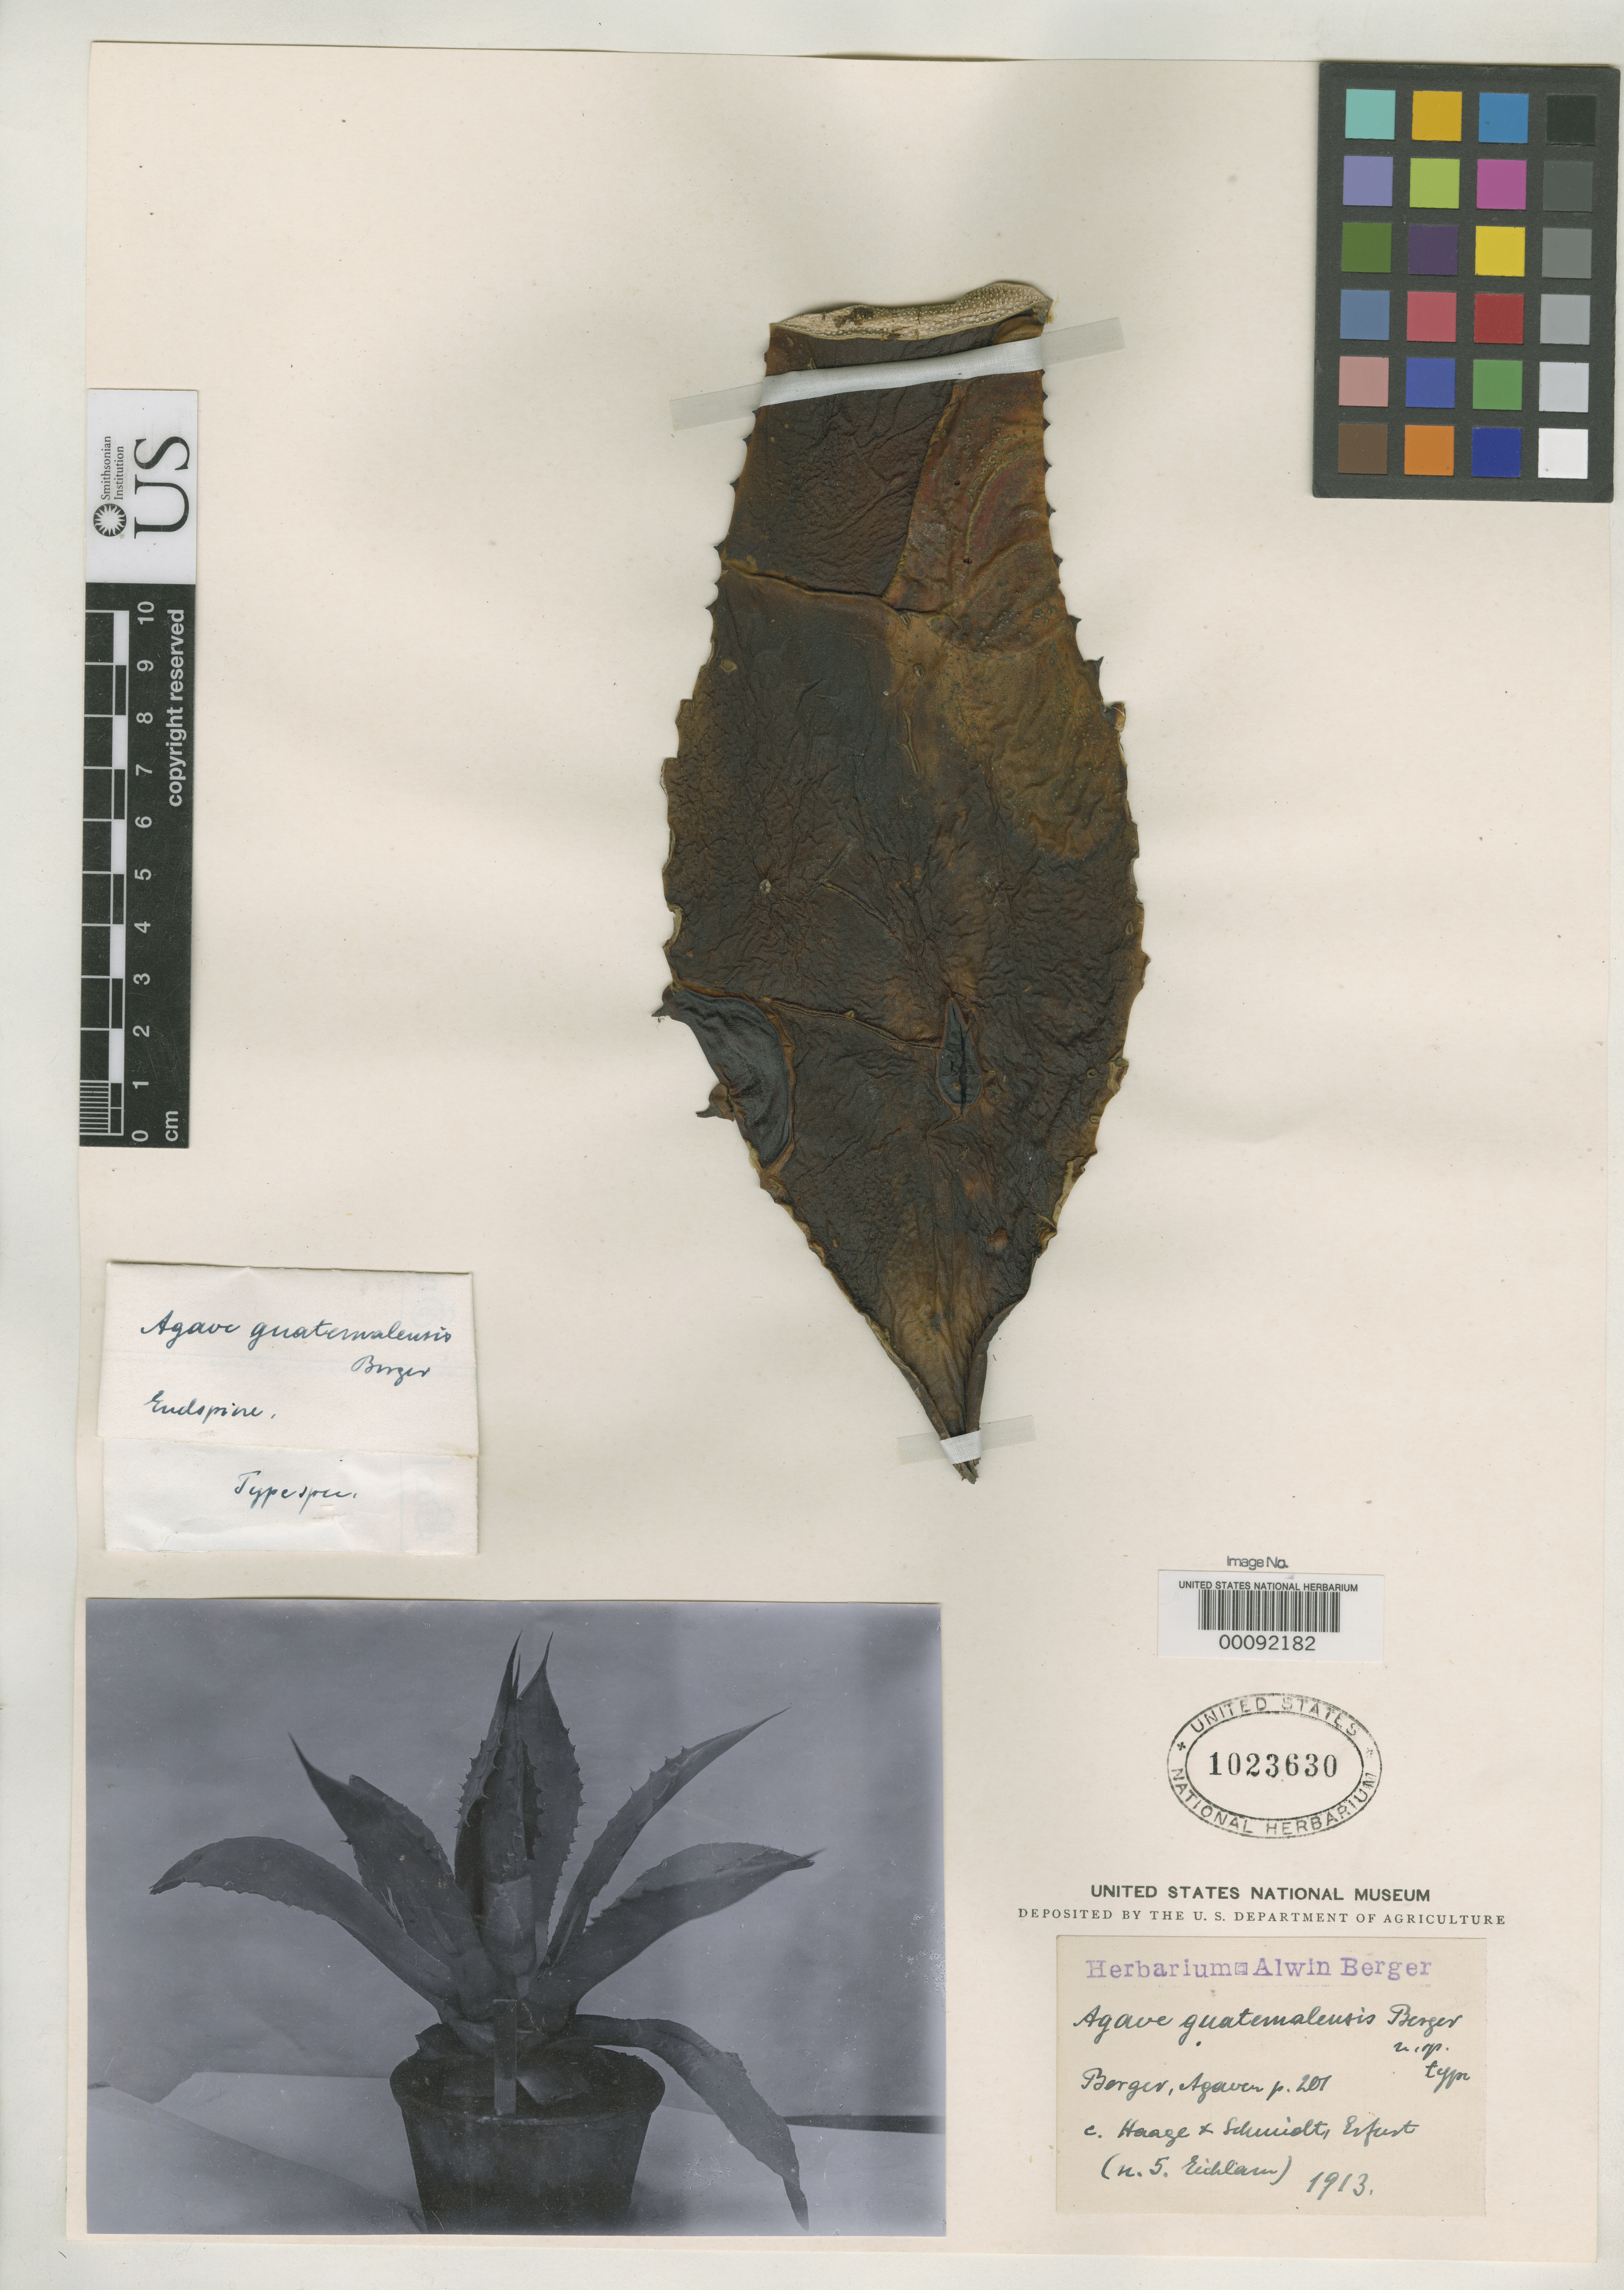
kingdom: Plantae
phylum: Tracheophyta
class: Liliopsida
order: Asparagales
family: Asparagaceae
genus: Agave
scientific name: Agave guatemalensis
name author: A. Berger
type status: Type Collection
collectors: W. Eichlam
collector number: Ag. No. 5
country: Guatemala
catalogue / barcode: US 1023630